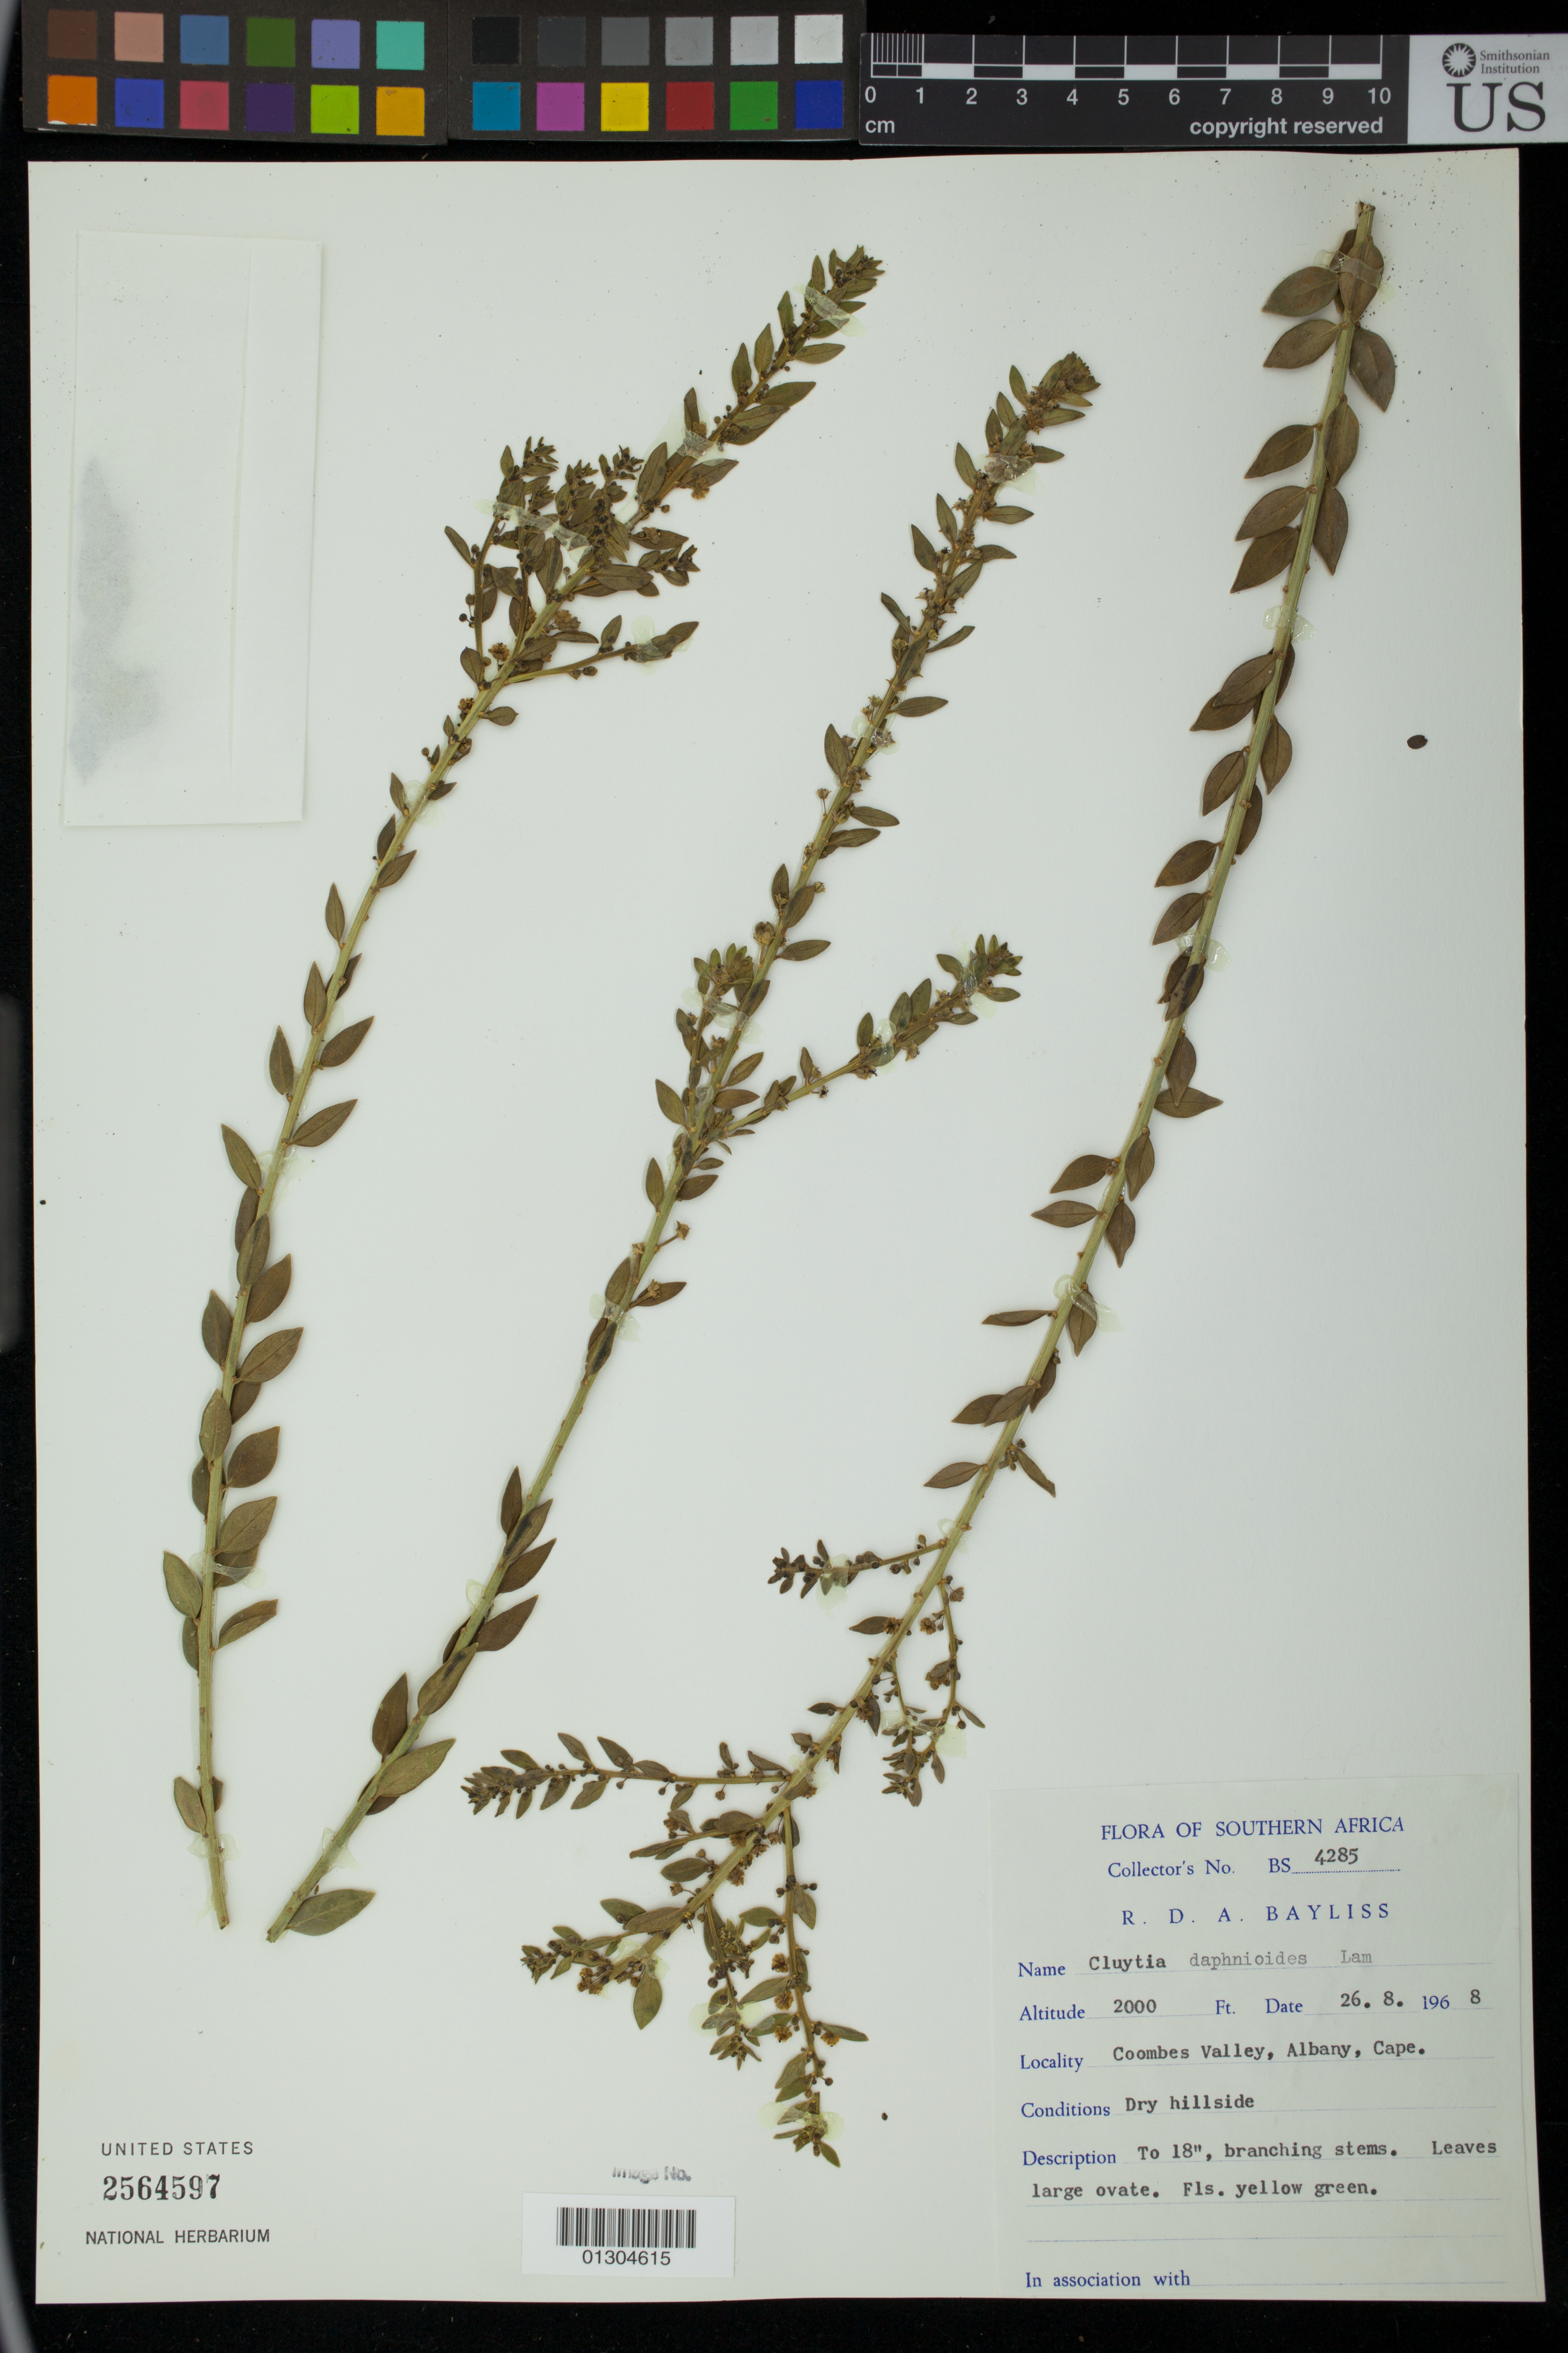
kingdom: Plantae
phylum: Tracheophyta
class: Magnoliopsida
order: Malpighiales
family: Peraceae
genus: Clutia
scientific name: Clutia brevifolia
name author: Sond.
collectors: R. D. Bayliss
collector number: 4285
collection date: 1968-08-26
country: South Africa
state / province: Eastern Cape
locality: Coombes Valley, Albany, Cape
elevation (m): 610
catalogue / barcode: US 2564597